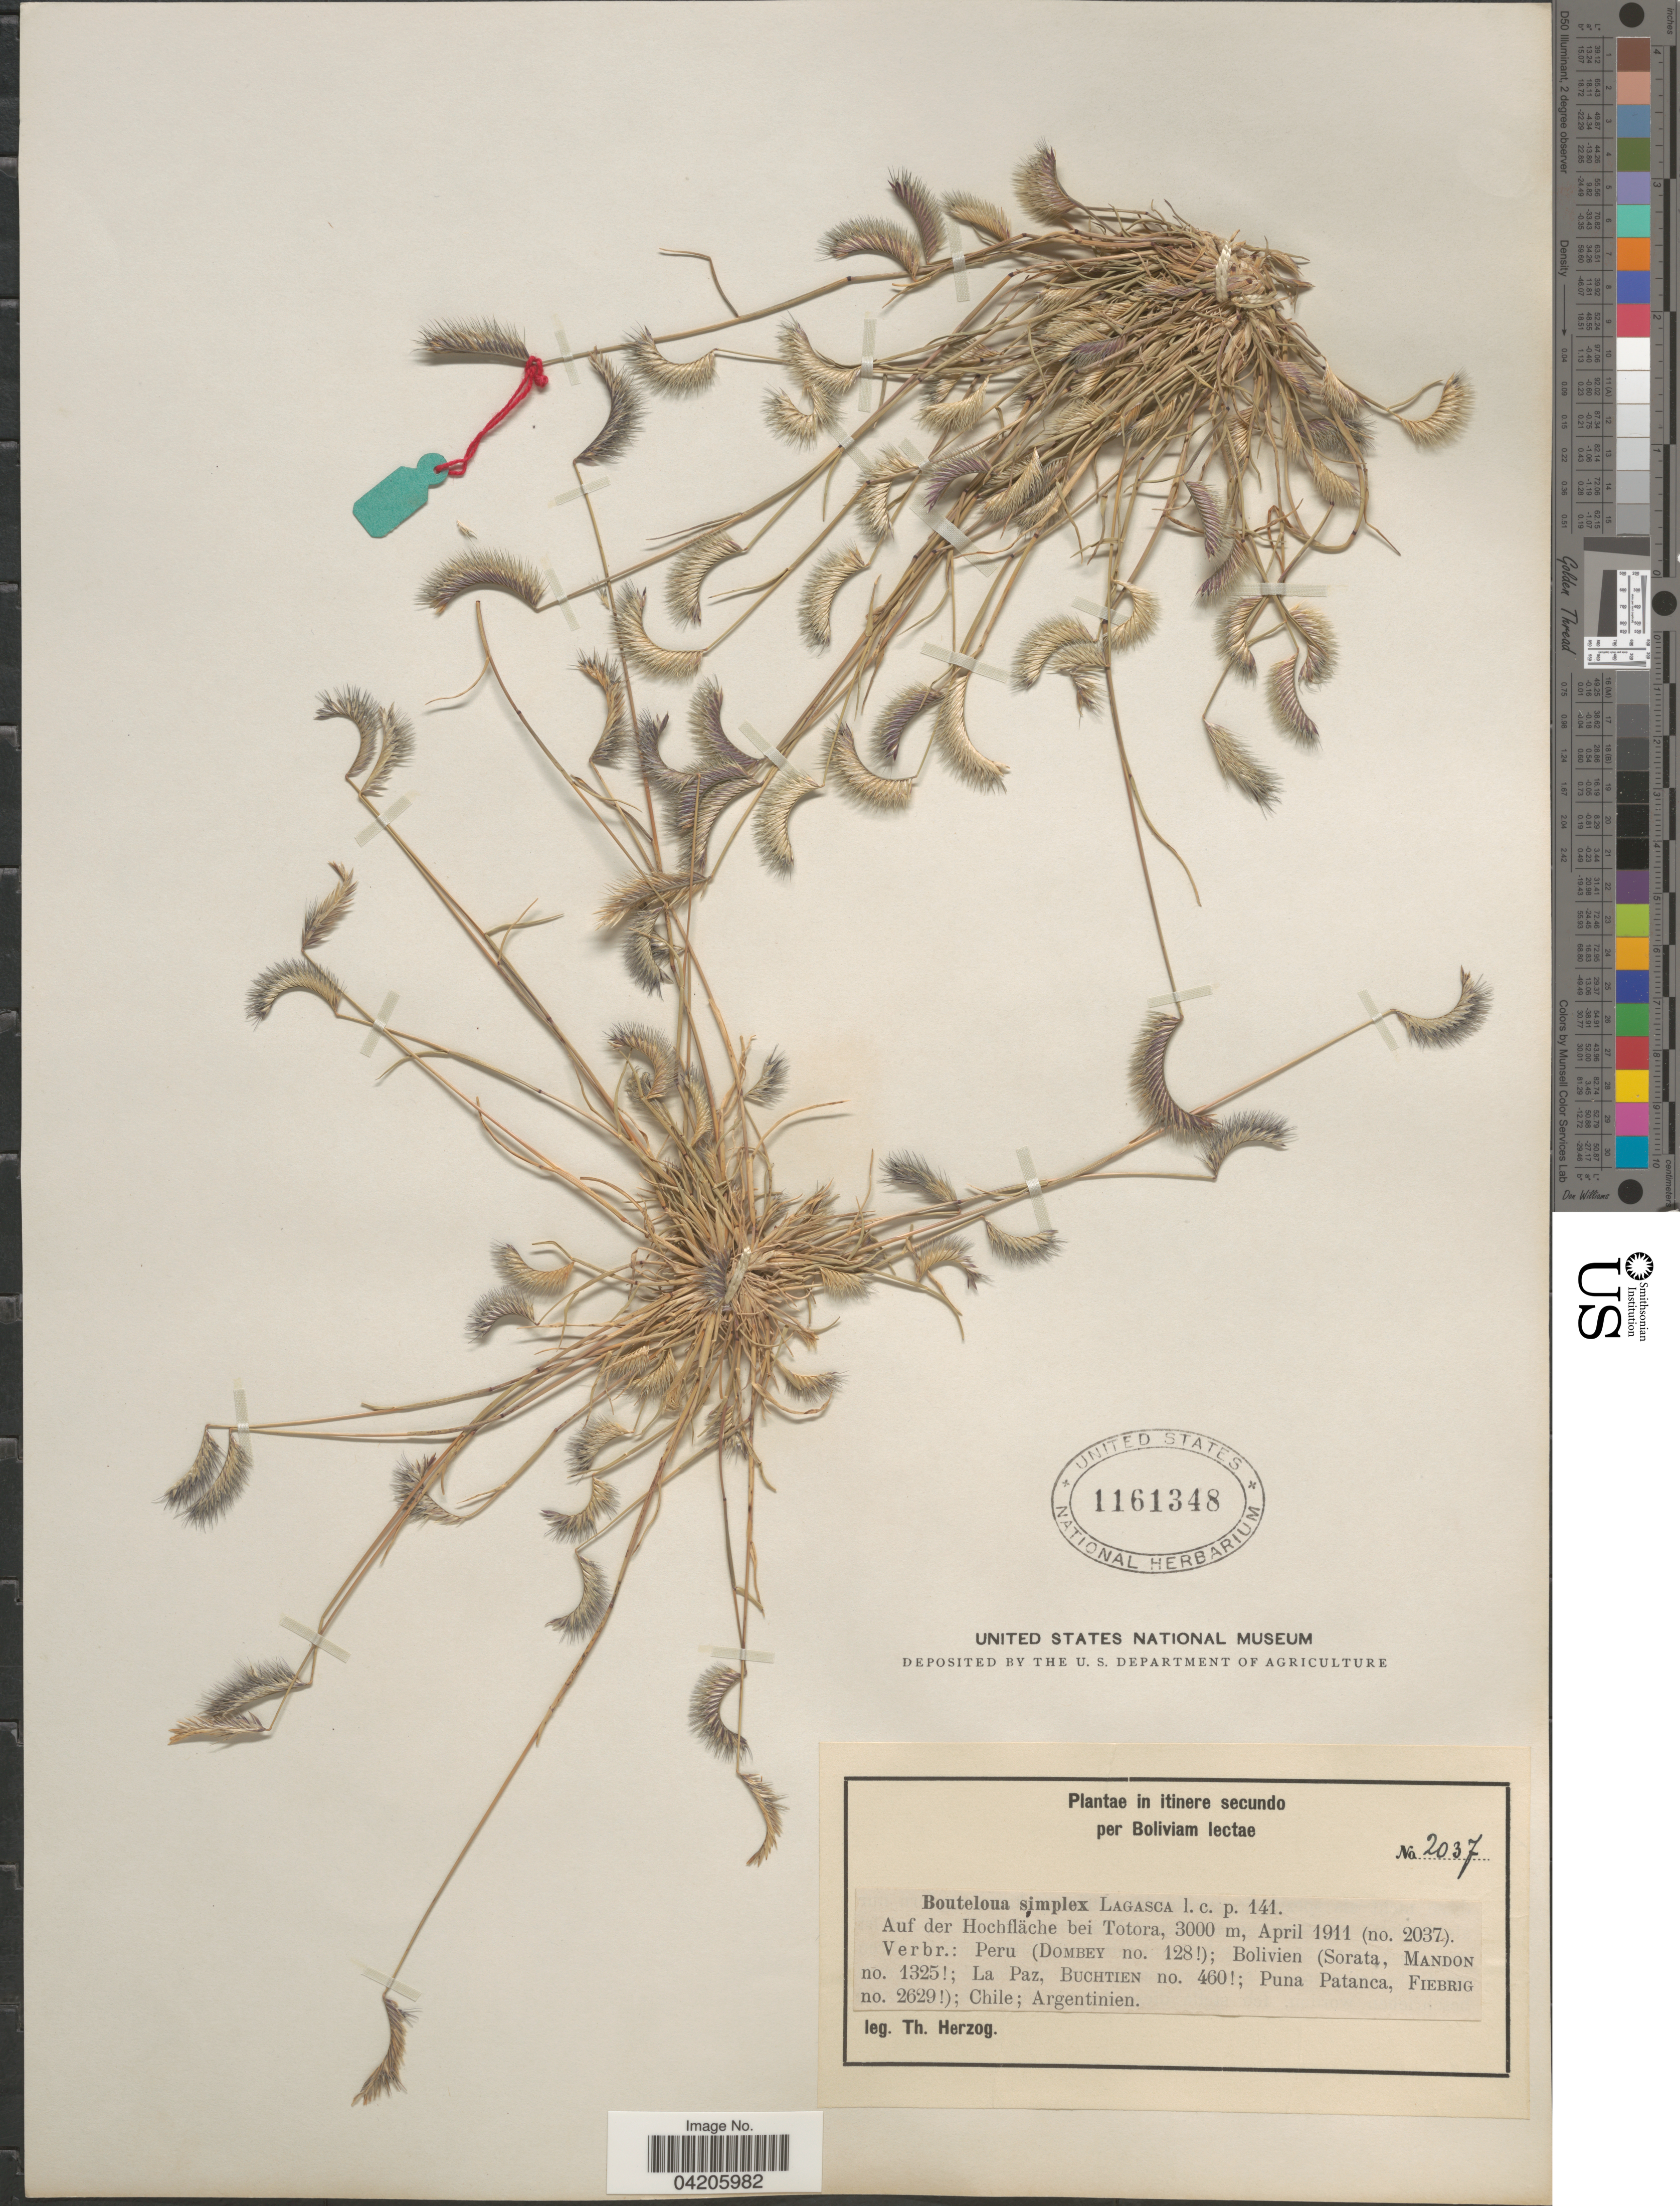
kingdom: Plantae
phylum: Tracheophyta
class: Liliopsida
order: Poales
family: Poaceae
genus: Bouteloua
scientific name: Bouteloua simplex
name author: Lag.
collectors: T. Herzog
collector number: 2037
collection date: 1911-04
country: Bolivia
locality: Auf der Hochfläche bei Totora.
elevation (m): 3000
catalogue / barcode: US 1161348